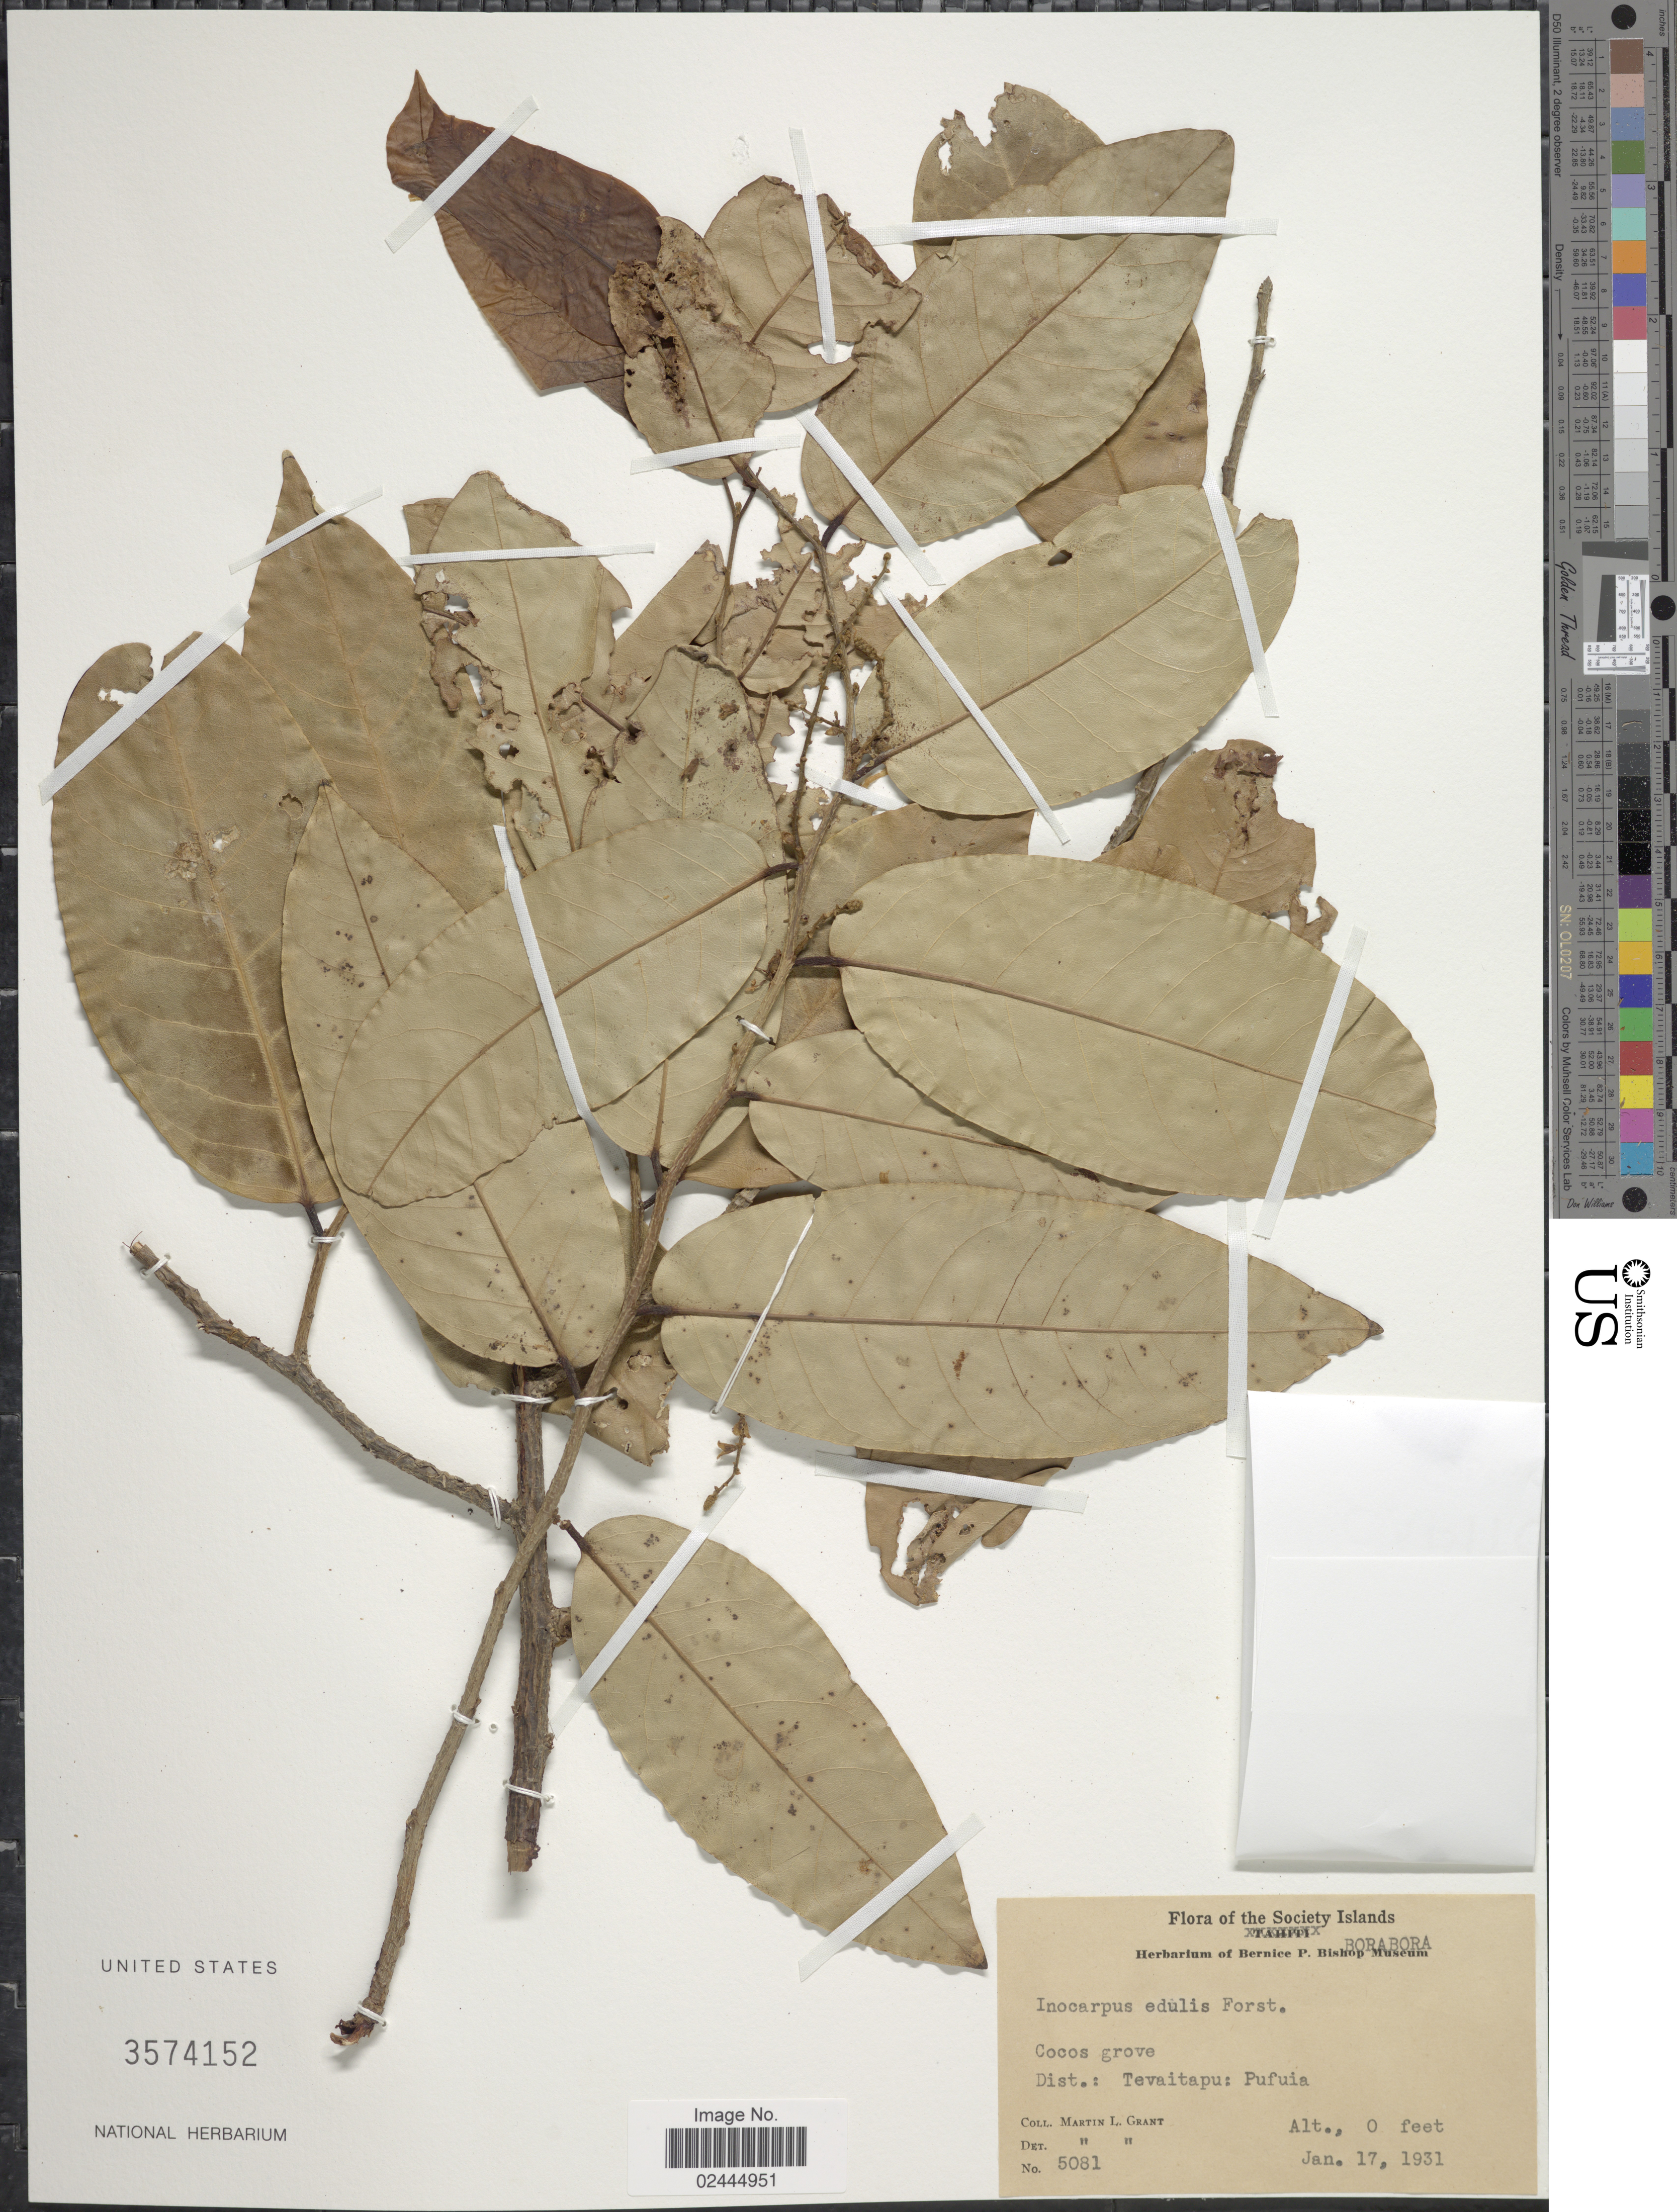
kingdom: Plantae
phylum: Tracheophyta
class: Magnoliopsida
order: Fabales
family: Fabaceae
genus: Inocarpus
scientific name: Inocarpus fagifer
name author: (Parkinson) Fosberg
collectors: M. L. Grant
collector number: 5081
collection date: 1931-01-17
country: French Polynesia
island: Bora Bora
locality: Society Islands. BoraBora. Cocos grove, Dist.: Tevaitapu: Pufuia.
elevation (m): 0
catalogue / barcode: US 3574152